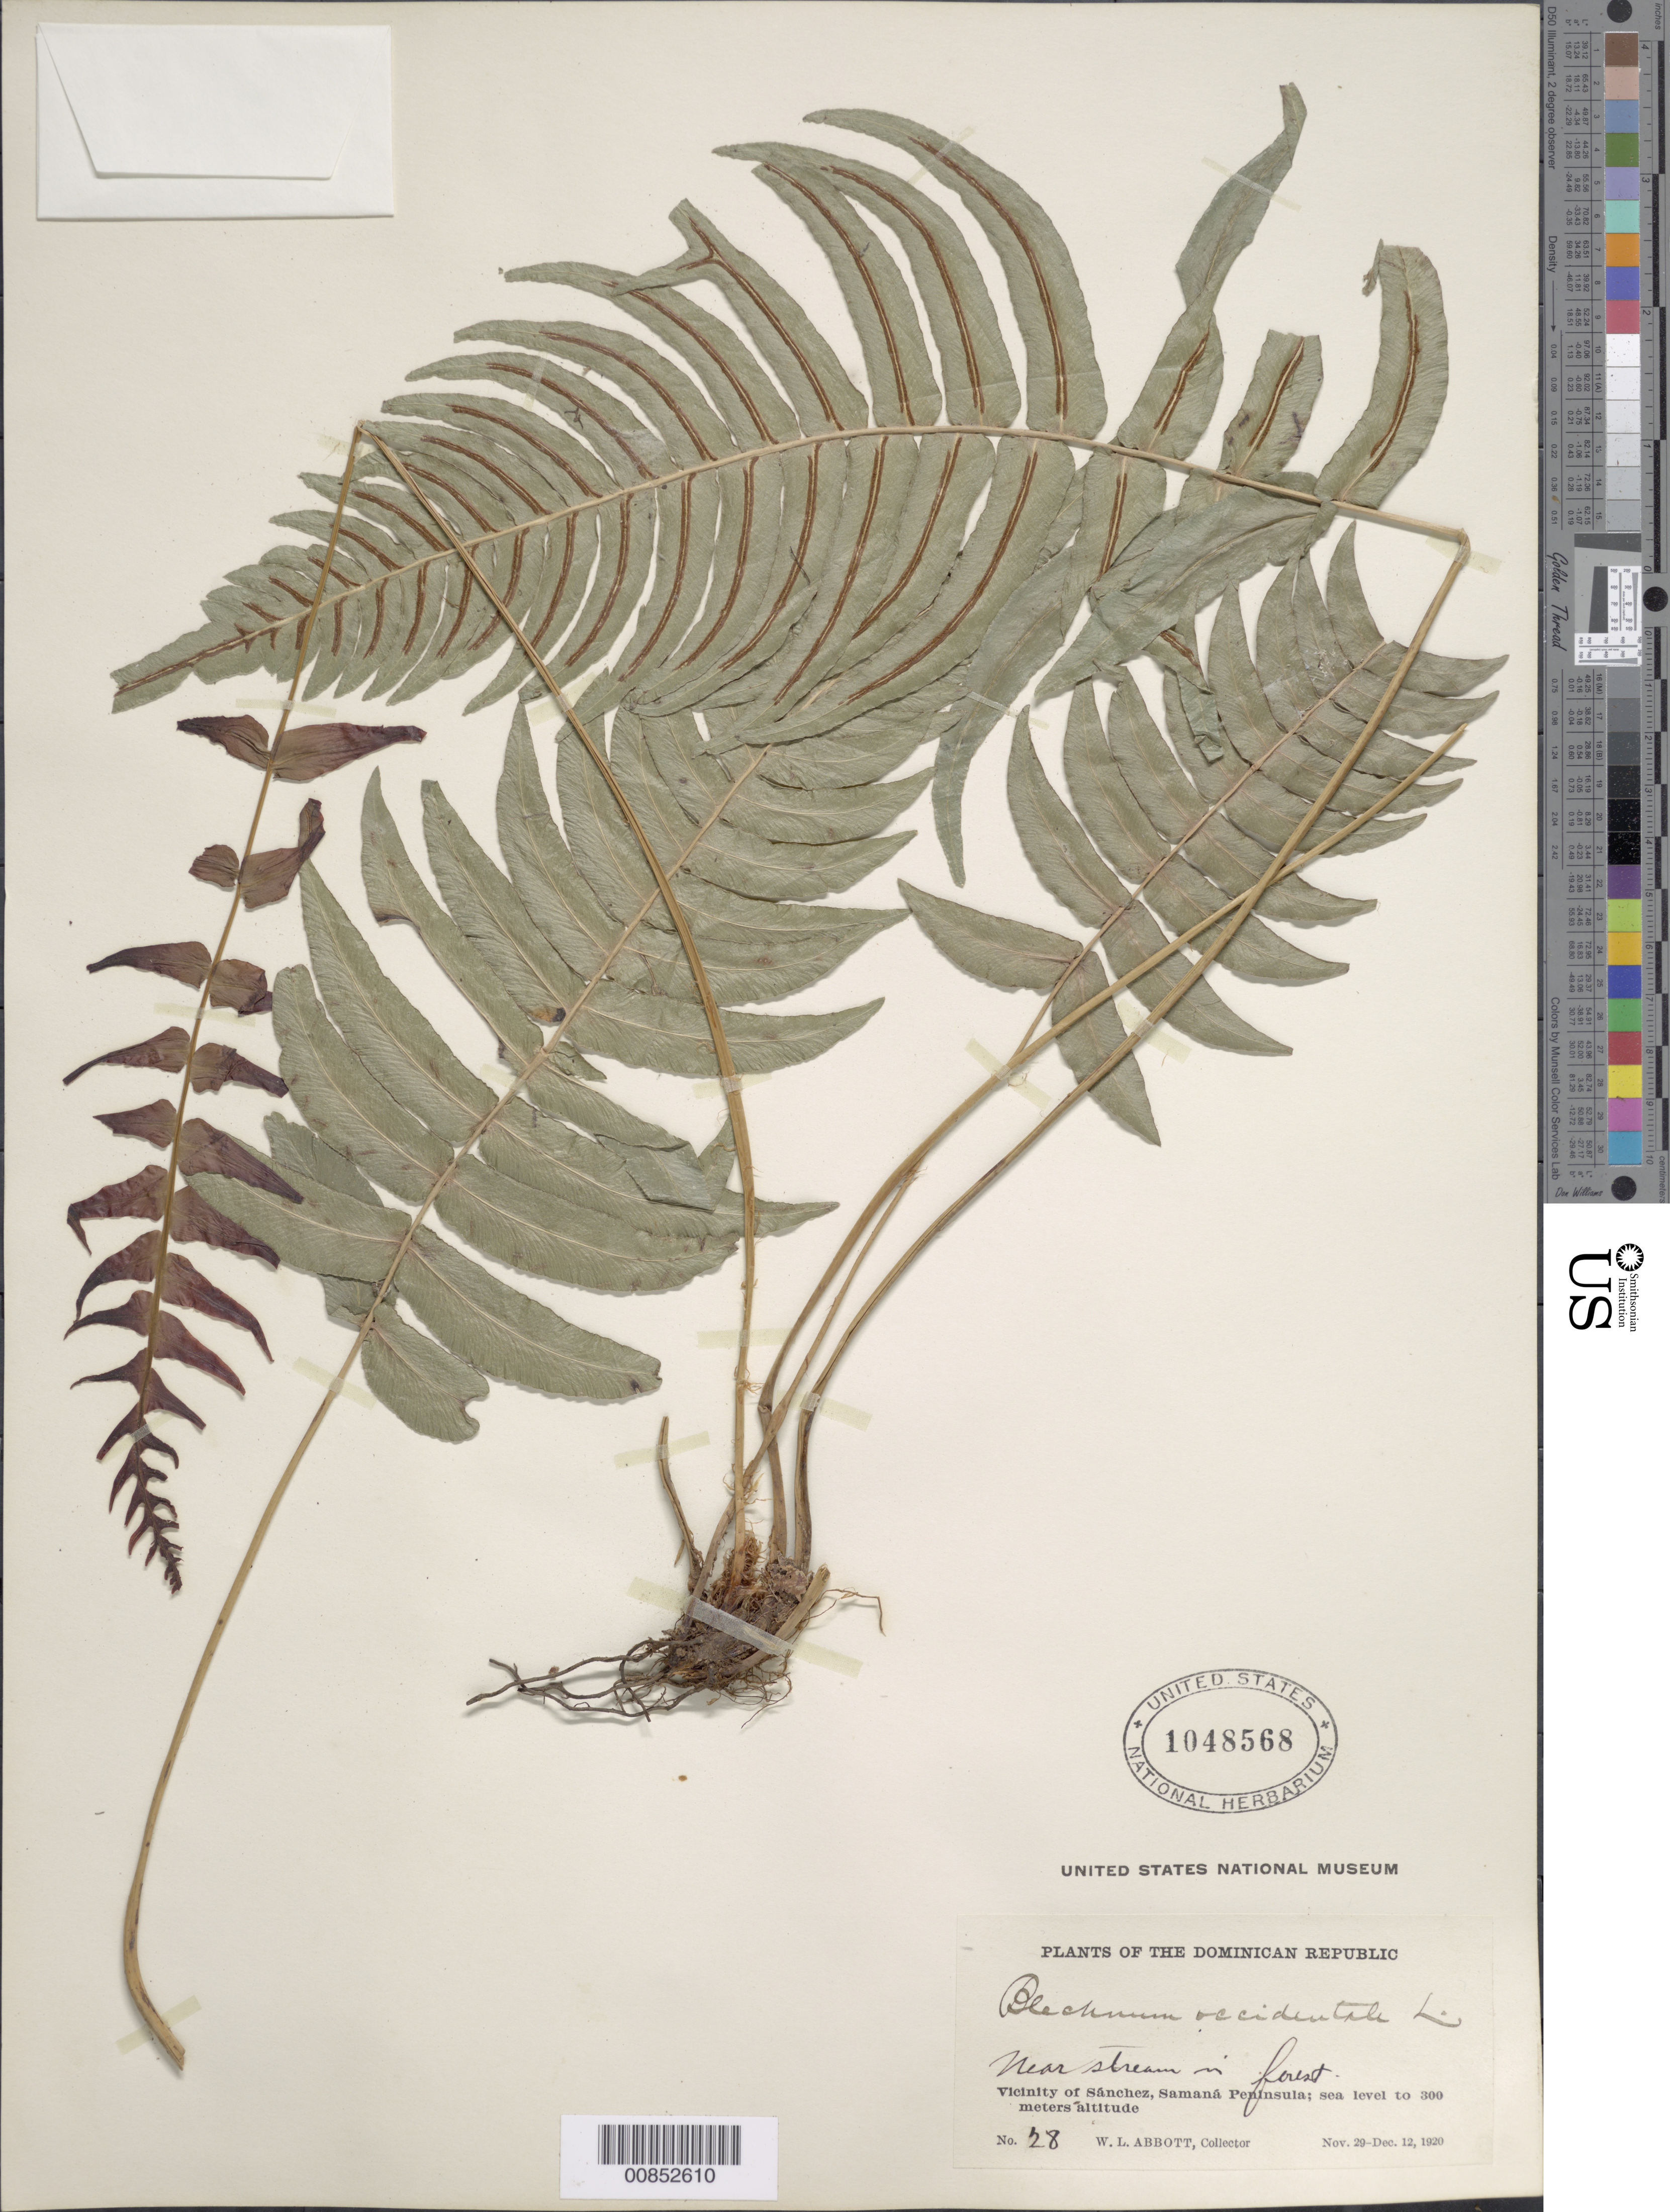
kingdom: Plantae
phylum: Tracheophyta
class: Polypodiopsida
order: Polypodiales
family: Blechnaceae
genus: Blechnum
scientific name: Blechnum occidentale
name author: L.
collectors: W. L. Abbott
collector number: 28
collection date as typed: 29 Nov 1920 to 12 Dec 1920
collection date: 1920-11-29/1920-12-12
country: Dominican Republic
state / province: Samana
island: Hispaniola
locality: Sánchez, Samaná Peninsula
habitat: Near stream in forest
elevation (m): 0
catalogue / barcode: US 1048568